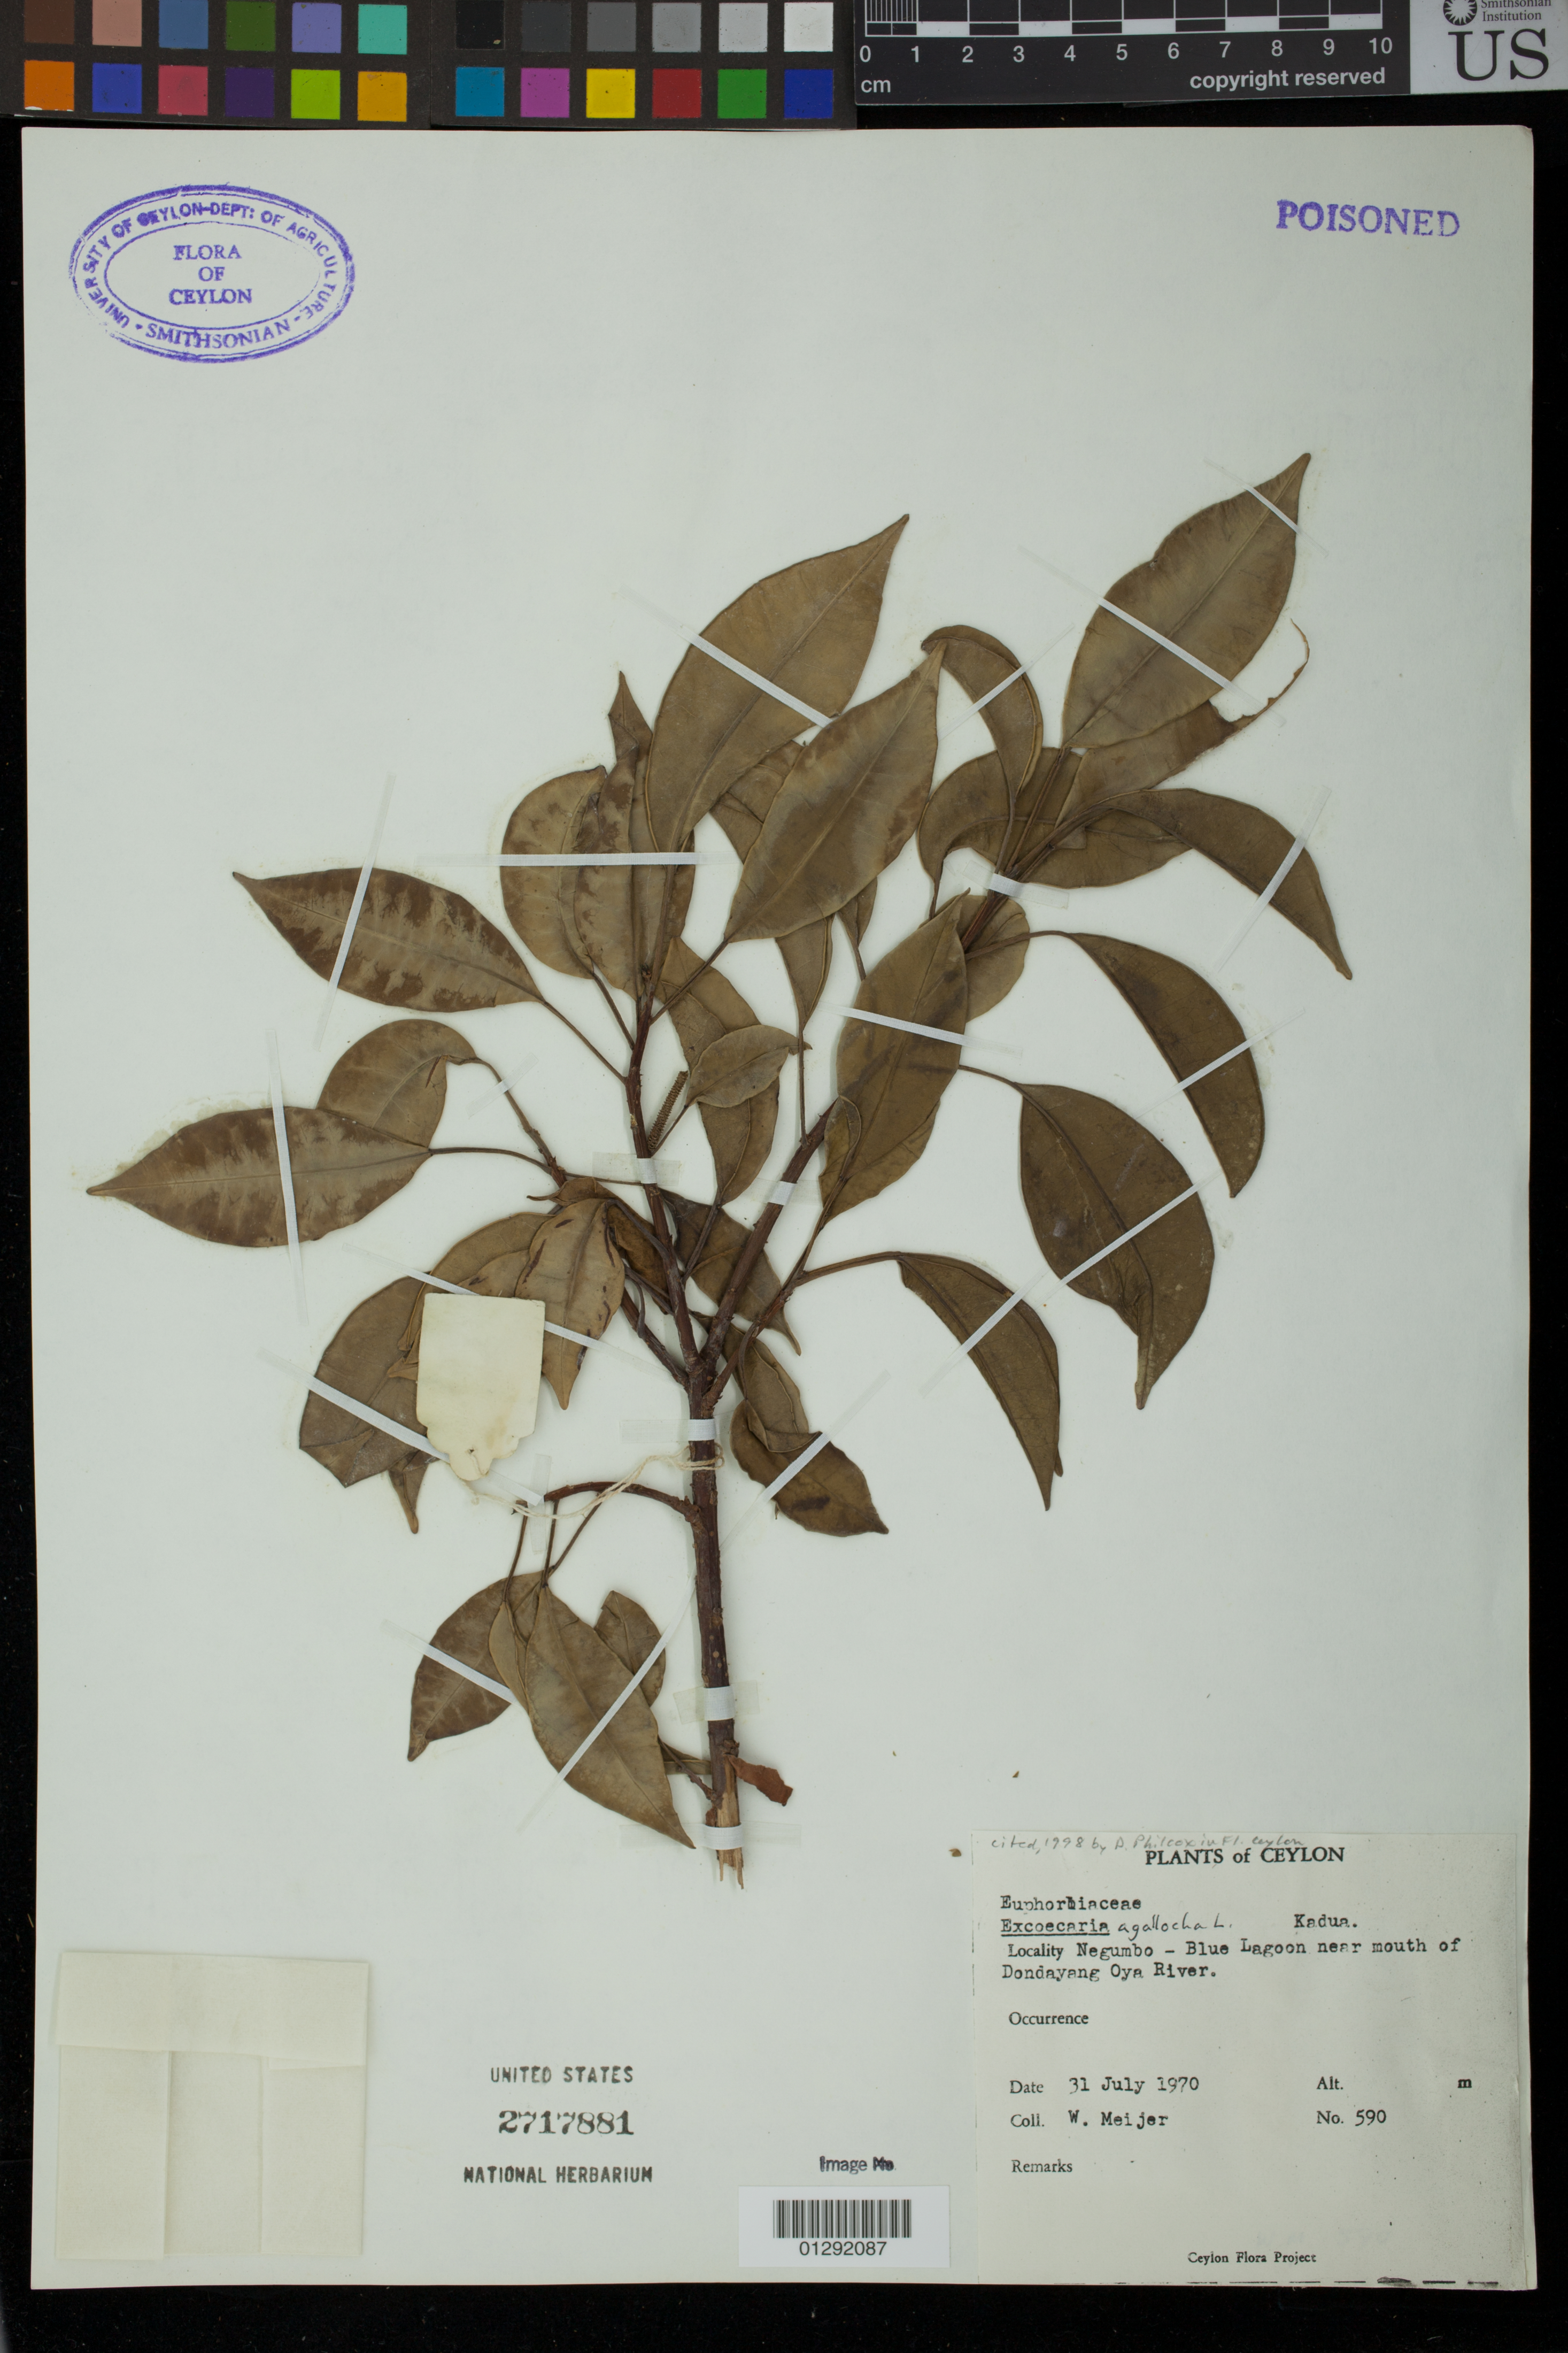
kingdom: Plantae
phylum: Tracheophyta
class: Magnoliopsida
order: Malpighiales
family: Euphorbiaceae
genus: Excoecaria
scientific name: Excoecaria agallocha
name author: L.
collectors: W. Meijer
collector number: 590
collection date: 1970-07-31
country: Sri Lanka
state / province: Western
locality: Ceylon. Negumbo - Blue Lagoon near mouth of Dondayang Oya River.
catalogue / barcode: US 2717881